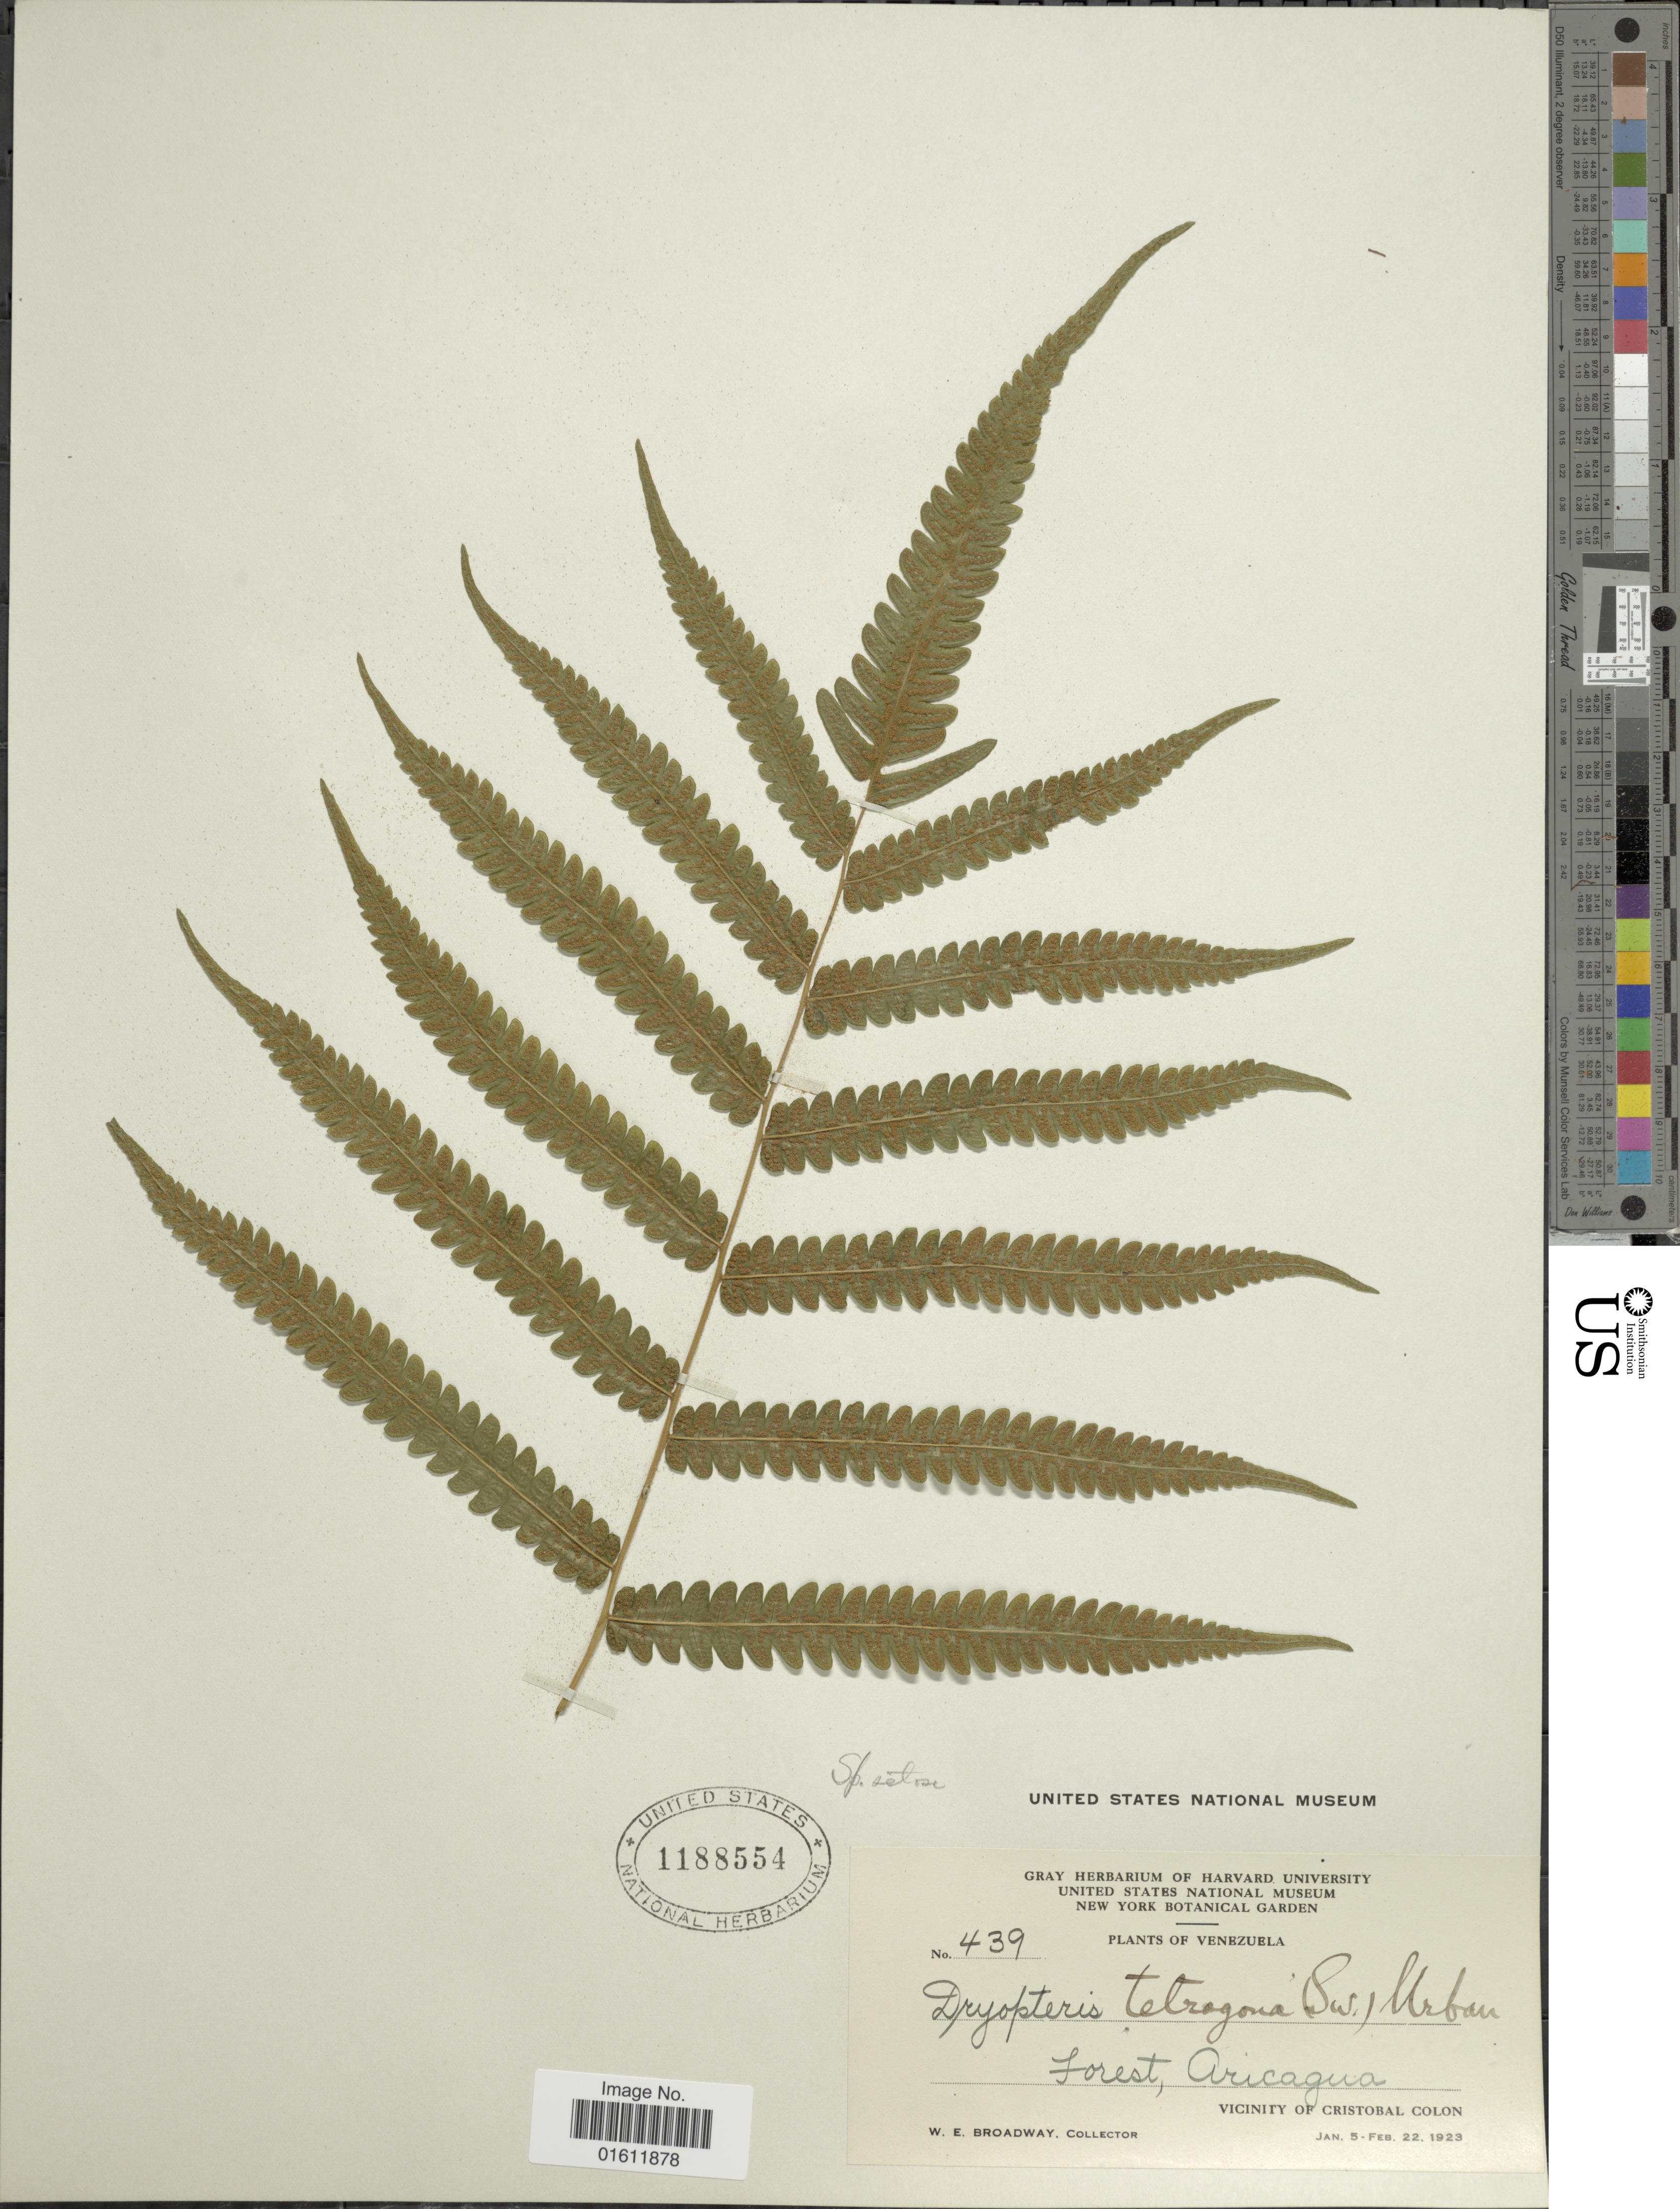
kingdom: Plantae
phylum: Tracheophyta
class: Polypodiopsida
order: Polypodiales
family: Thelypteridaceae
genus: Goniopteris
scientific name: Goniopteris tetragona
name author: (C. Presl) Sw.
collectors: W. E. Broadway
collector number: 439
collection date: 1923-01-05/1923-02-22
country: Venezuela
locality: Forest, Aricagua, vicinity of Cristobal Colon.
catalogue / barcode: US 1188554